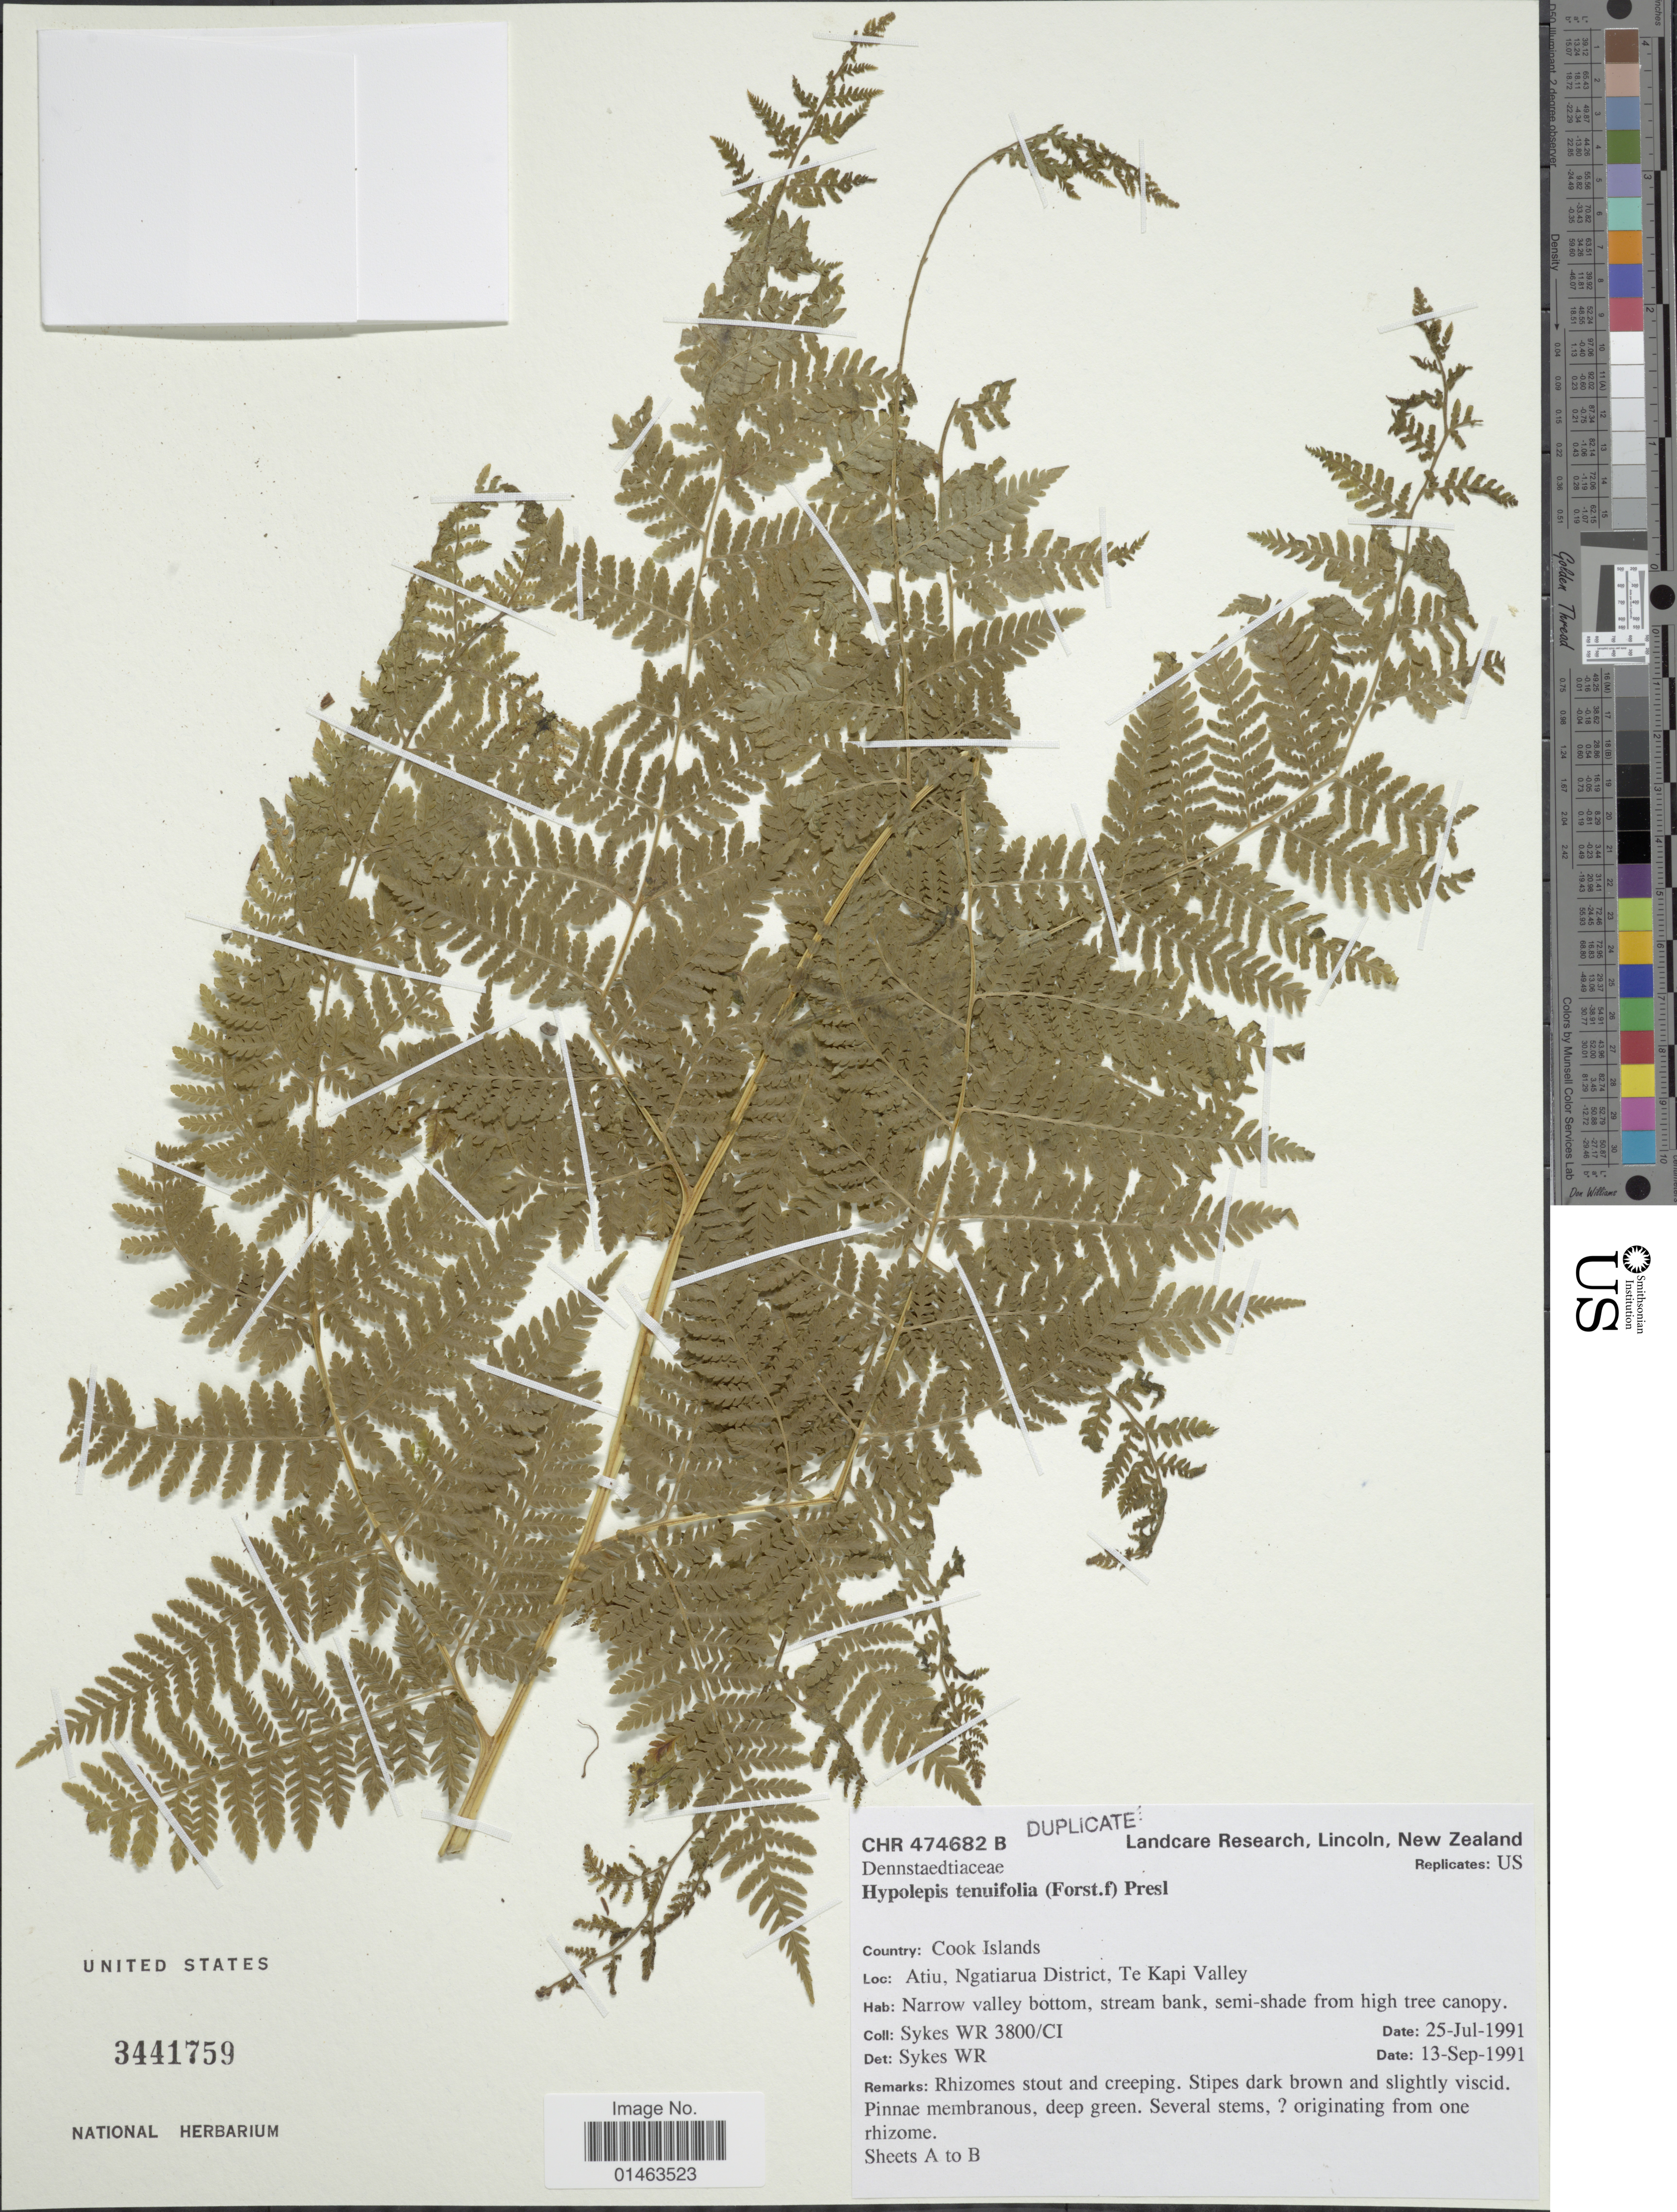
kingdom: Plantae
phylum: Tracheophyta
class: Polypodiopsida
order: Polypodiales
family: Dennstaedtiaceae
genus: Hypolepis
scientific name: Hypolepis tenuifolia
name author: (G. Forst.) Bernh.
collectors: W. R. Sykes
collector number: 3800/CI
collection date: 1991-07-25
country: Cook Islands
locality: Atiu, Ngatiaruna District, Te Kapi Valley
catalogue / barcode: US 3441759